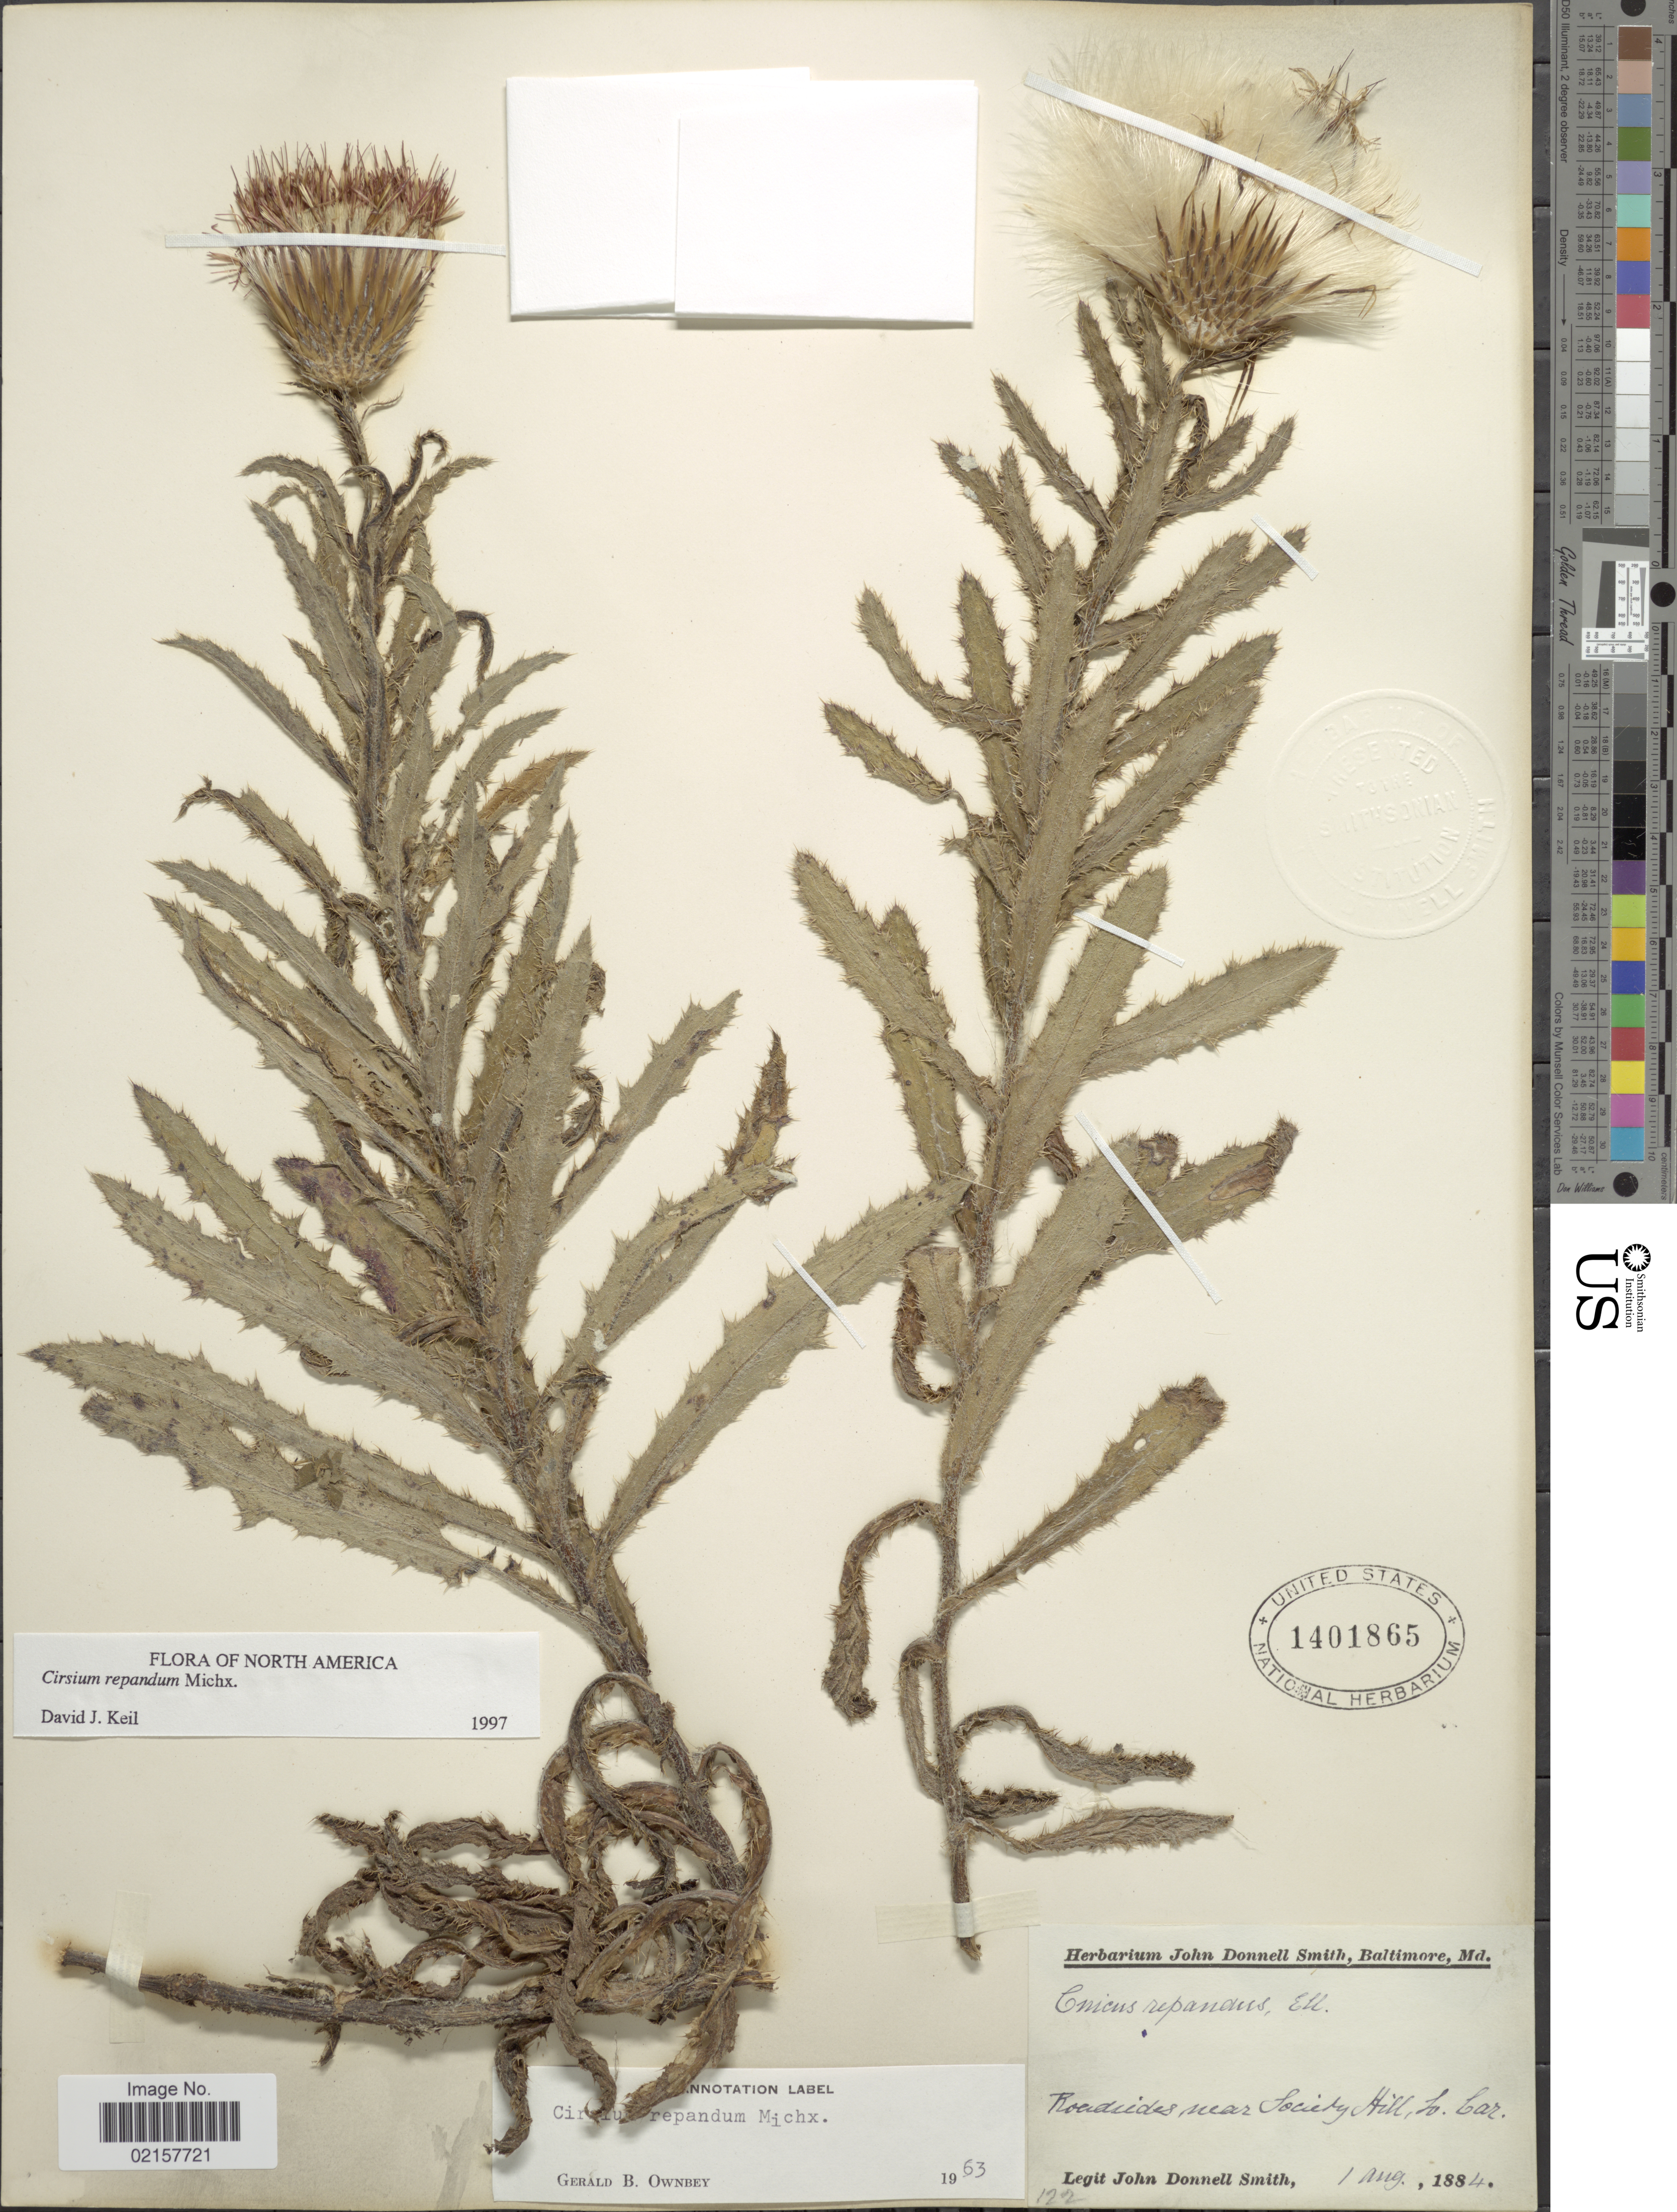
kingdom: Plantae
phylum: Tracheophyta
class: Magnoliopsida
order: Asterales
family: Asteraceae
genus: Cirsium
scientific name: Cirsium repandum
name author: Michx.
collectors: J. Donnell Smith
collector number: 122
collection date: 1884-08-01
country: United States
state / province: California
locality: Roadsides near Society Hill, So. Car.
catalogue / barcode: US 1401865